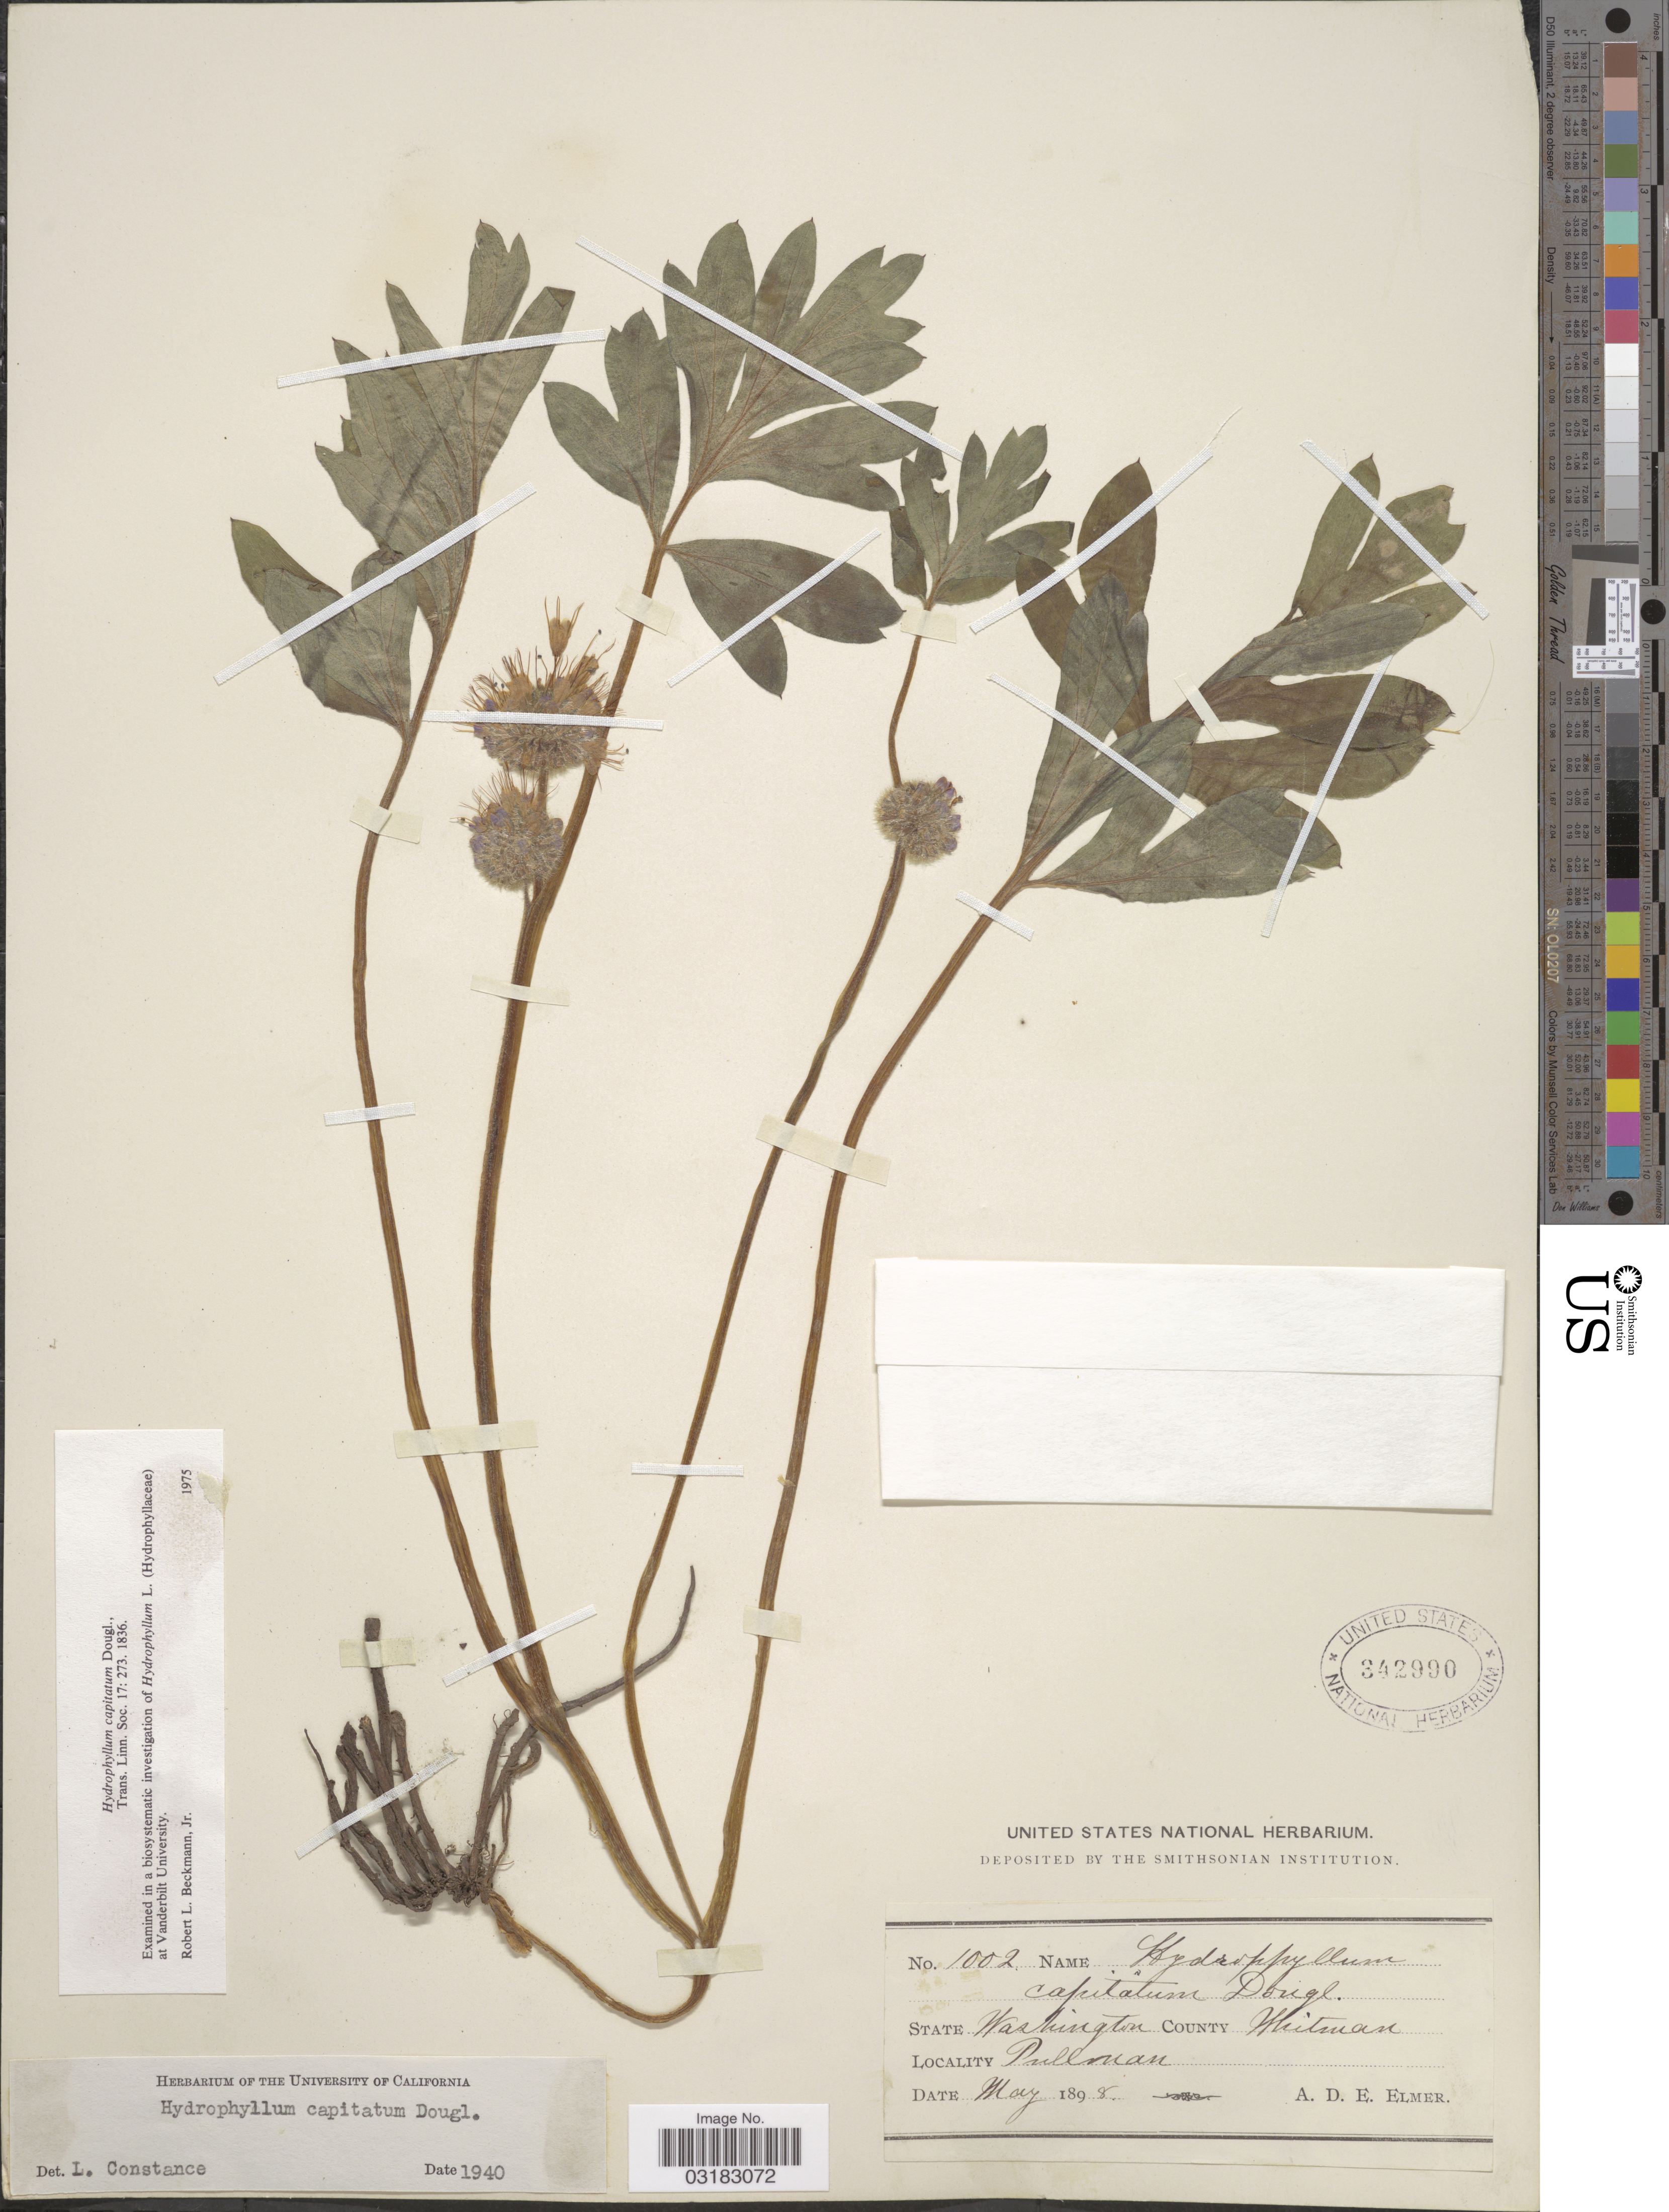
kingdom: Plantae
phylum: Tracheophyta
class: Magnoliopsida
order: Boraginales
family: Hydrophyllaceae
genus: Hydrophyllum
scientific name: Hydrophyllum capitatum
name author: Douglas ex Benth.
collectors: A. D. E. Elmer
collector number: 1002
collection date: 1898-05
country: United States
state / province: Washington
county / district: Whitman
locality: County Whitman. Pullman.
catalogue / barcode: US 342990